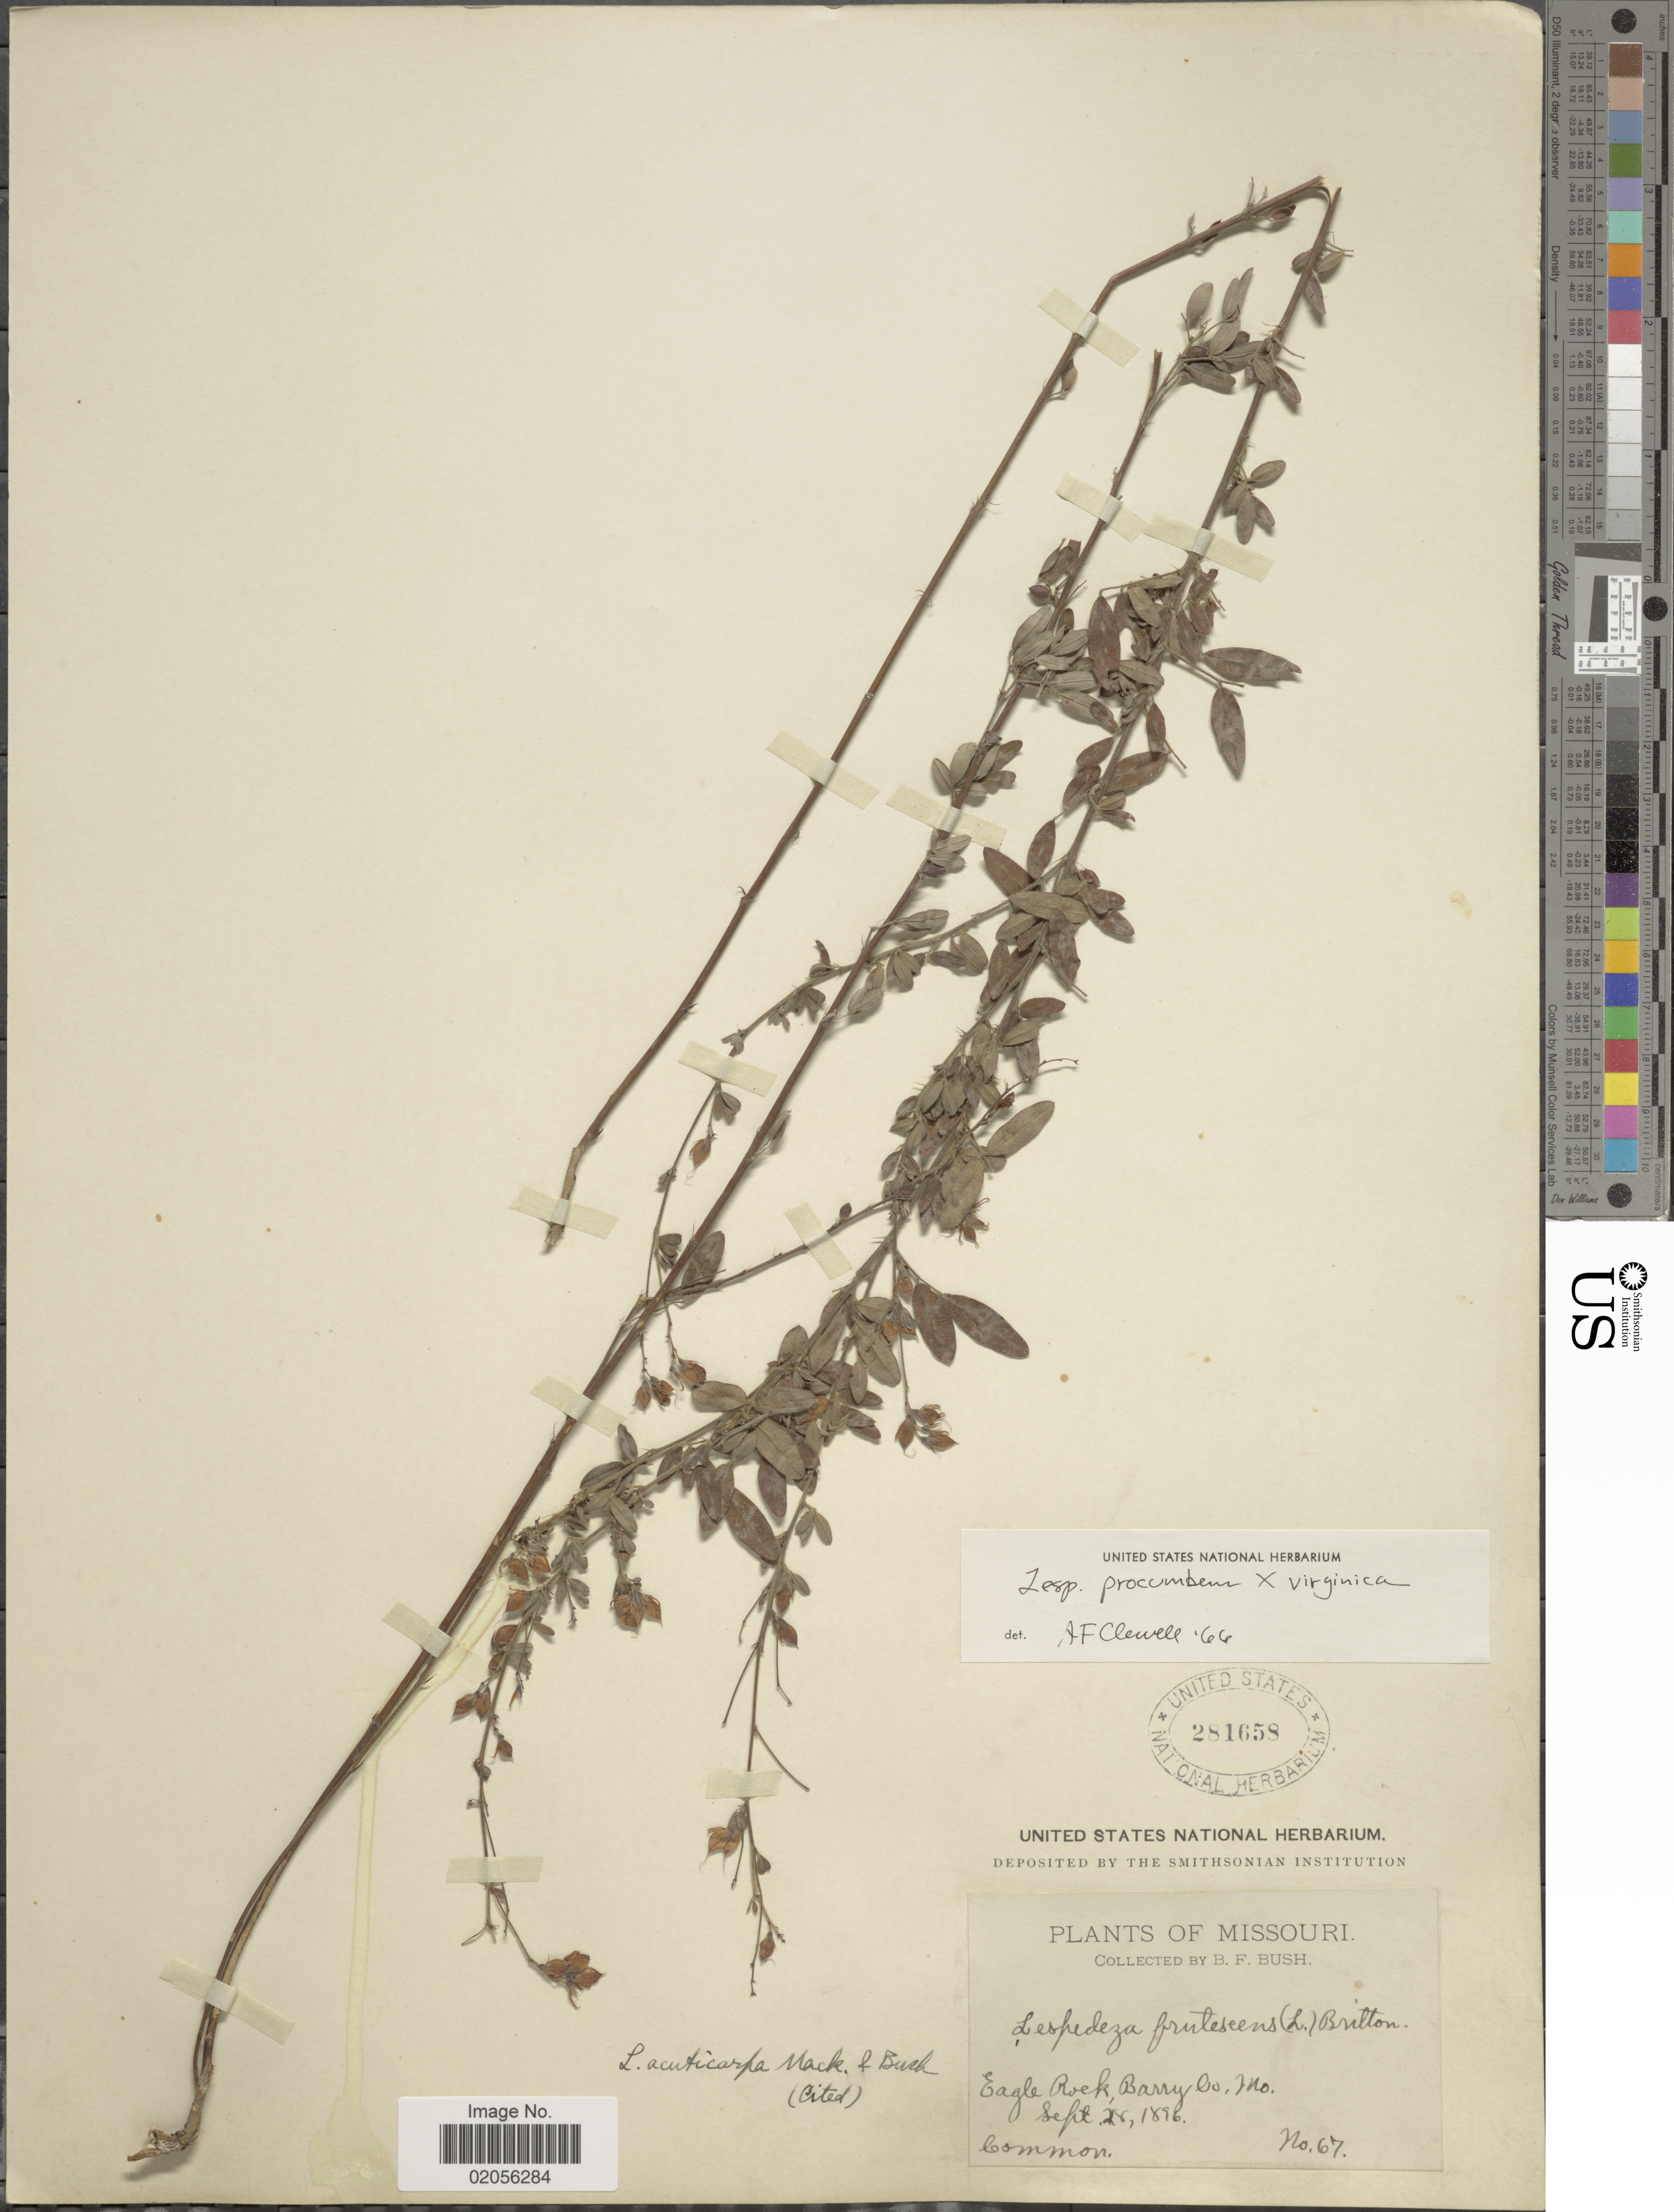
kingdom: Plantae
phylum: Tracheophyta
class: Magnoliopsida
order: Fabales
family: Fabaceae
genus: Lespedeza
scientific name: Lespedeza procumbens x L. virginica (L.) Britton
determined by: Clewell, Andre Francis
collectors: B. F. Bush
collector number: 67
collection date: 1896-09-26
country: United States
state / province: Missouri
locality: Eagle Rock, Barry Co.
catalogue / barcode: US 281658